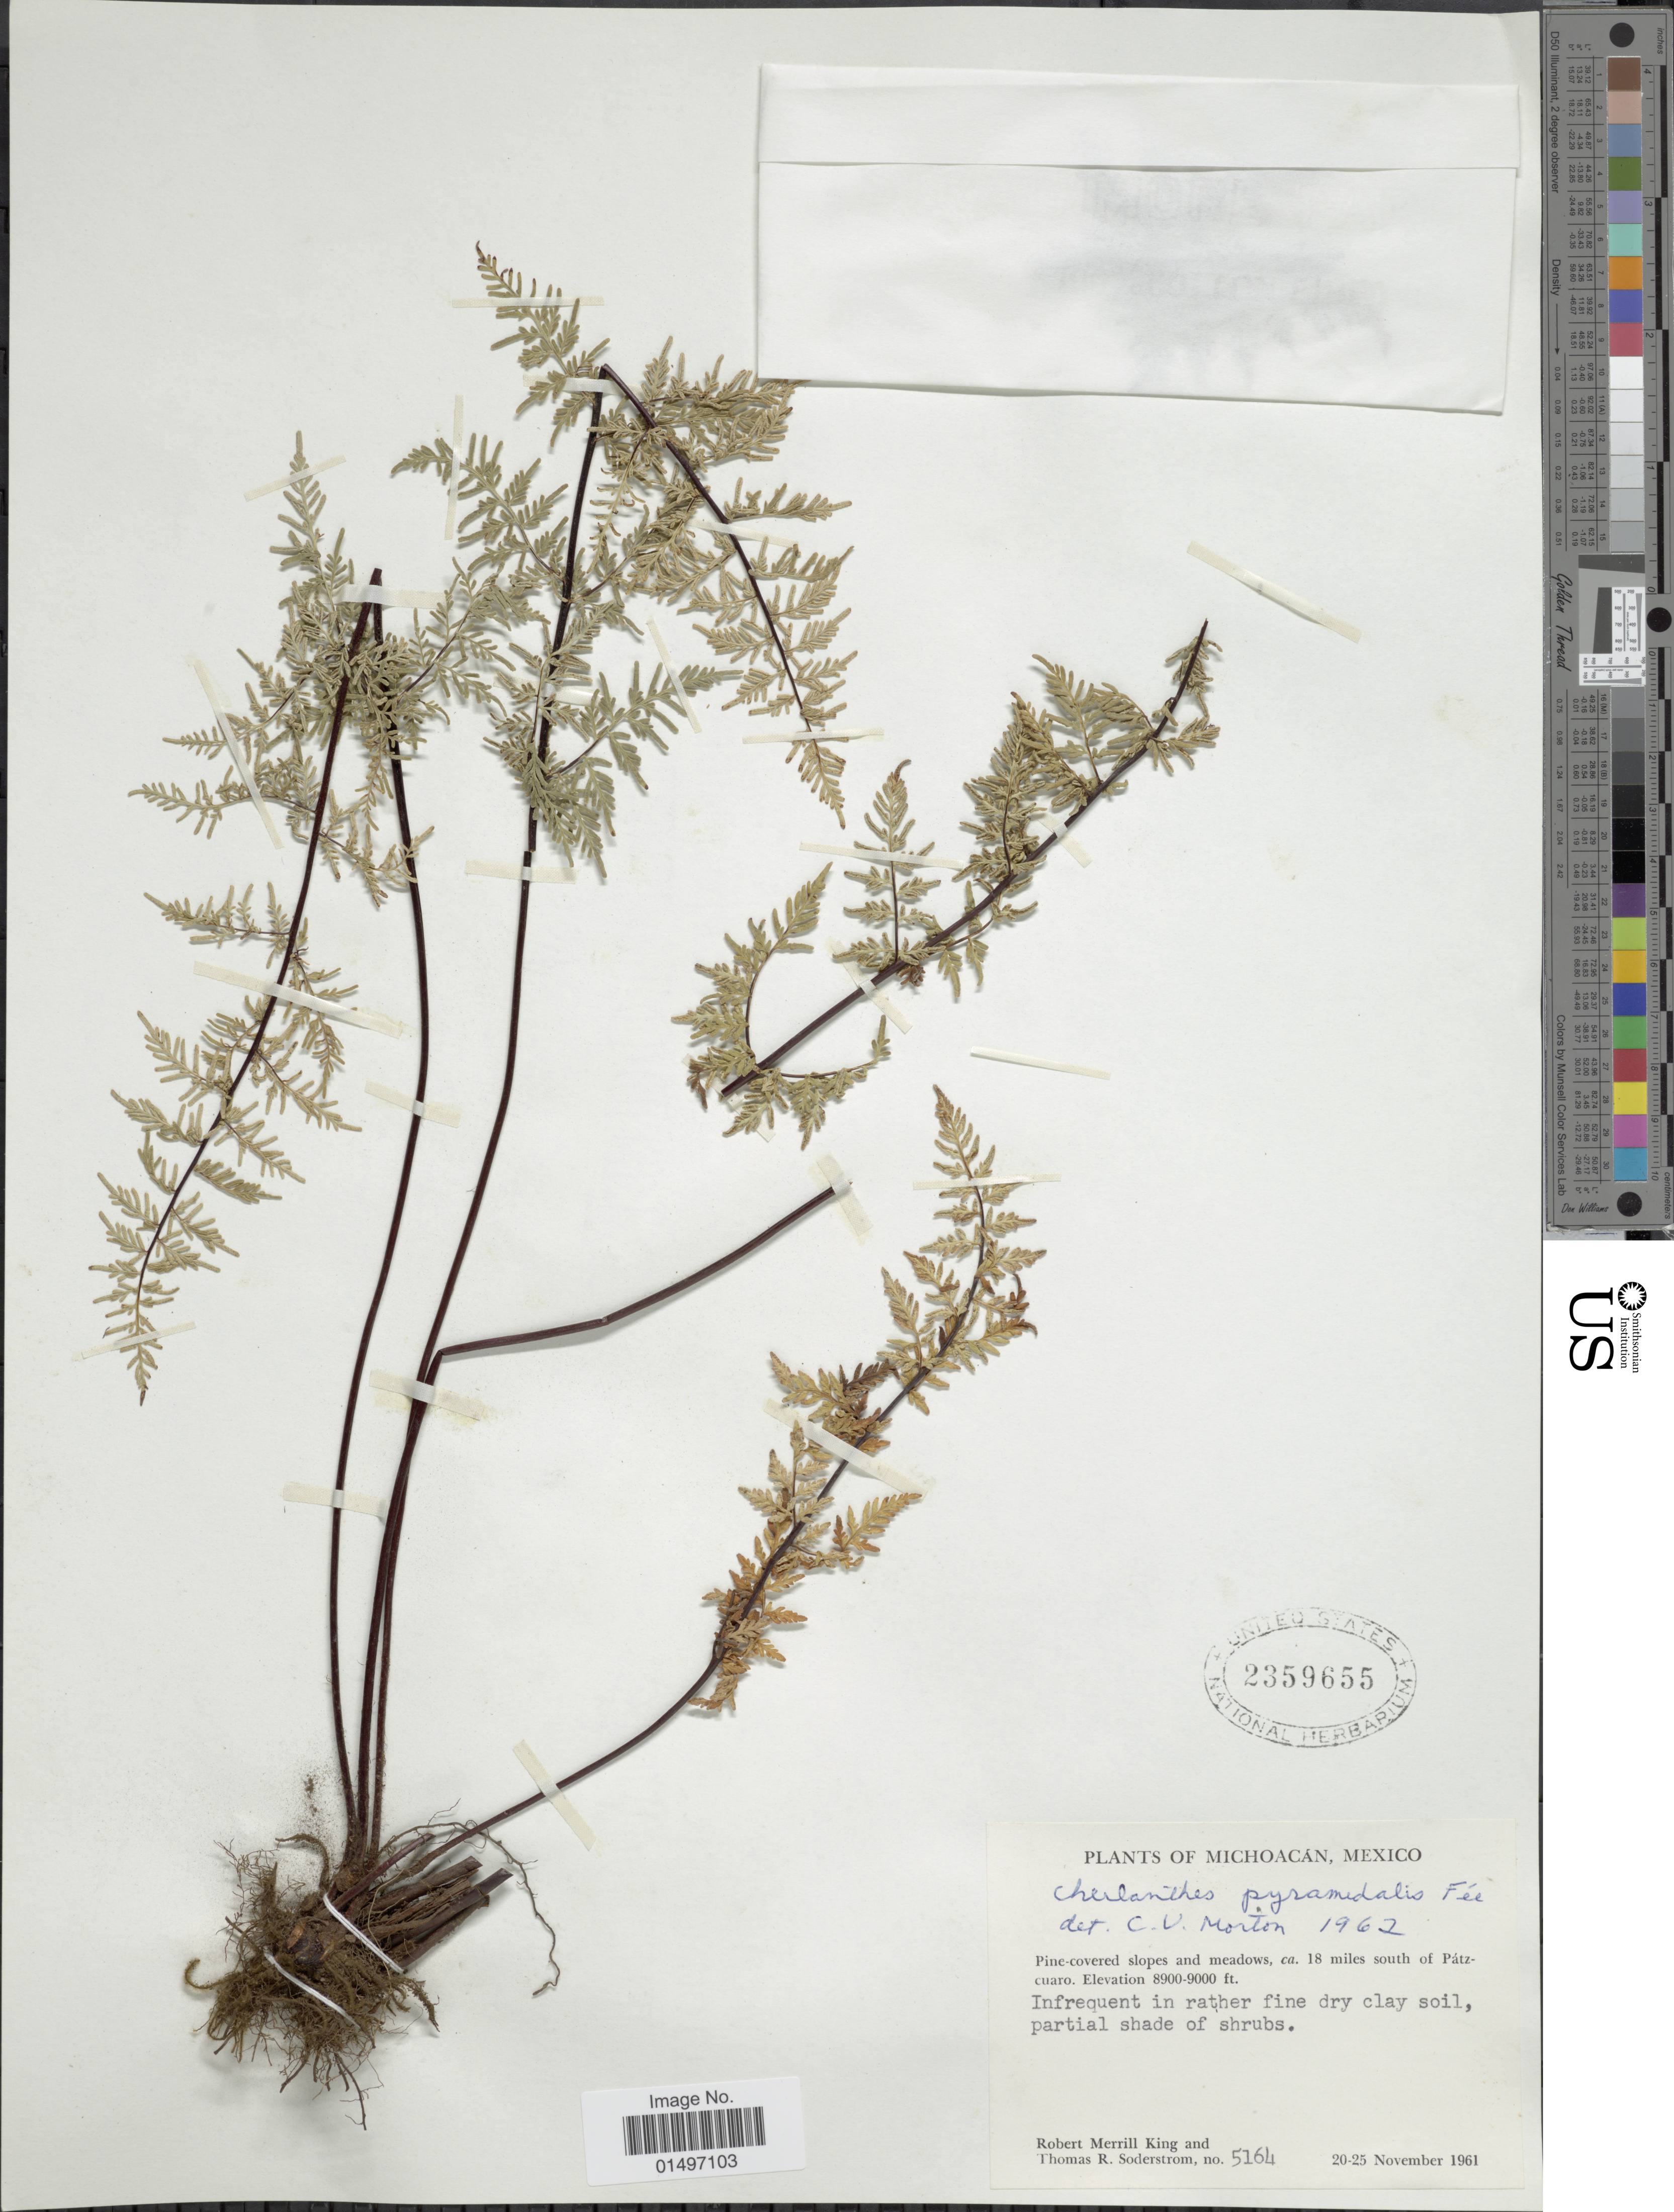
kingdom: Plantae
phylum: Tracheophyta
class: Polypodiopsida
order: Polypodiales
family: Pteridaceae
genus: Gaga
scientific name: Gaga hirsuta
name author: (Link) Fay W. Li & Windham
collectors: R. M. King & T. R. Soderstrom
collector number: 5164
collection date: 1961-11-20/1961-11-25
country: Mexico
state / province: Michoacán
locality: Michoacan, Mexico, ca. 18 miles south of Patzcuaro.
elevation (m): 2713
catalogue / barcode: US 2359655